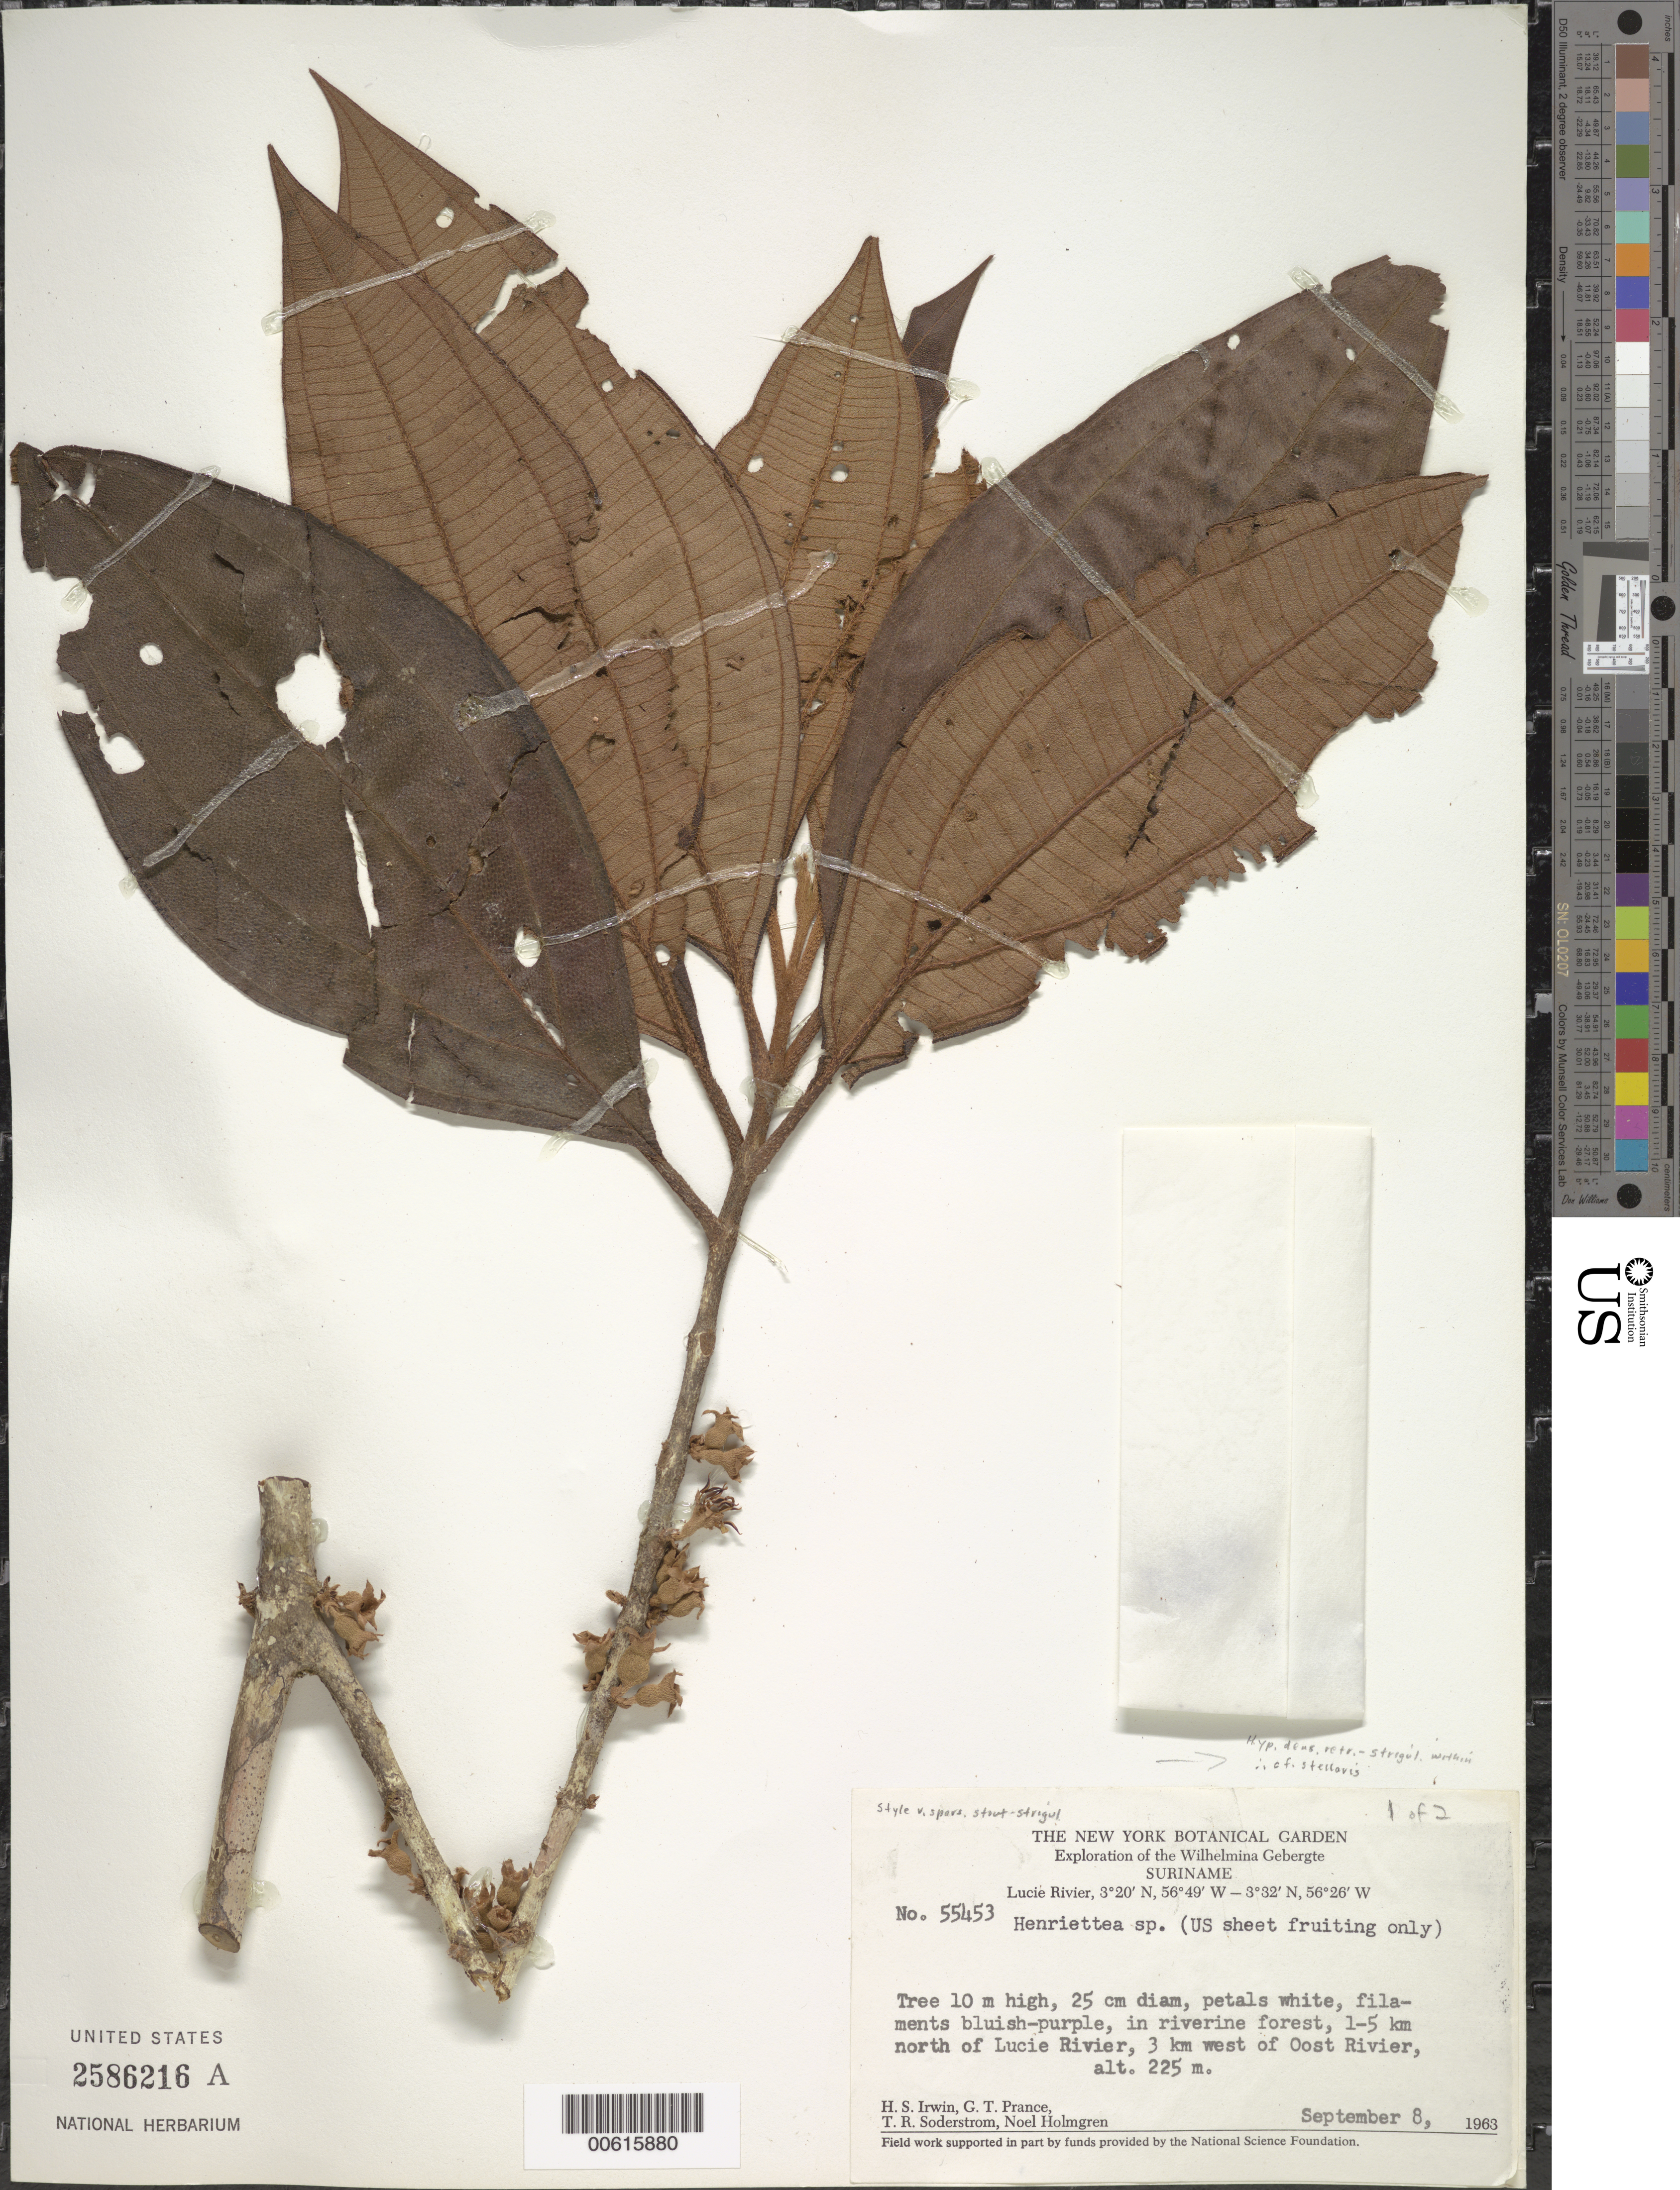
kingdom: Plantae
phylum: Tracheophyta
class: Magnoliopsida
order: Myrtales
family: Melastomataceae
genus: Henriettea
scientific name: Henriettea stellaris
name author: O. Berg ex Triana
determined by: Wurdack, John J., (US), US (UNITED STATES)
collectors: H. Irwin, G. T. Prance, T. R. Soderstrom & N. H. Holmgren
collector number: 55453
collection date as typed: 8-Sep-63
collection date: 1963-09-08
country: Suriname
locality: Lucie R., 1 - 5 km N of, 3 km W of Oost R., Wilhelmina Gebergte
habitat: Riverine forest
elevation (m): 225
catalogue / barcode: US 2586216A